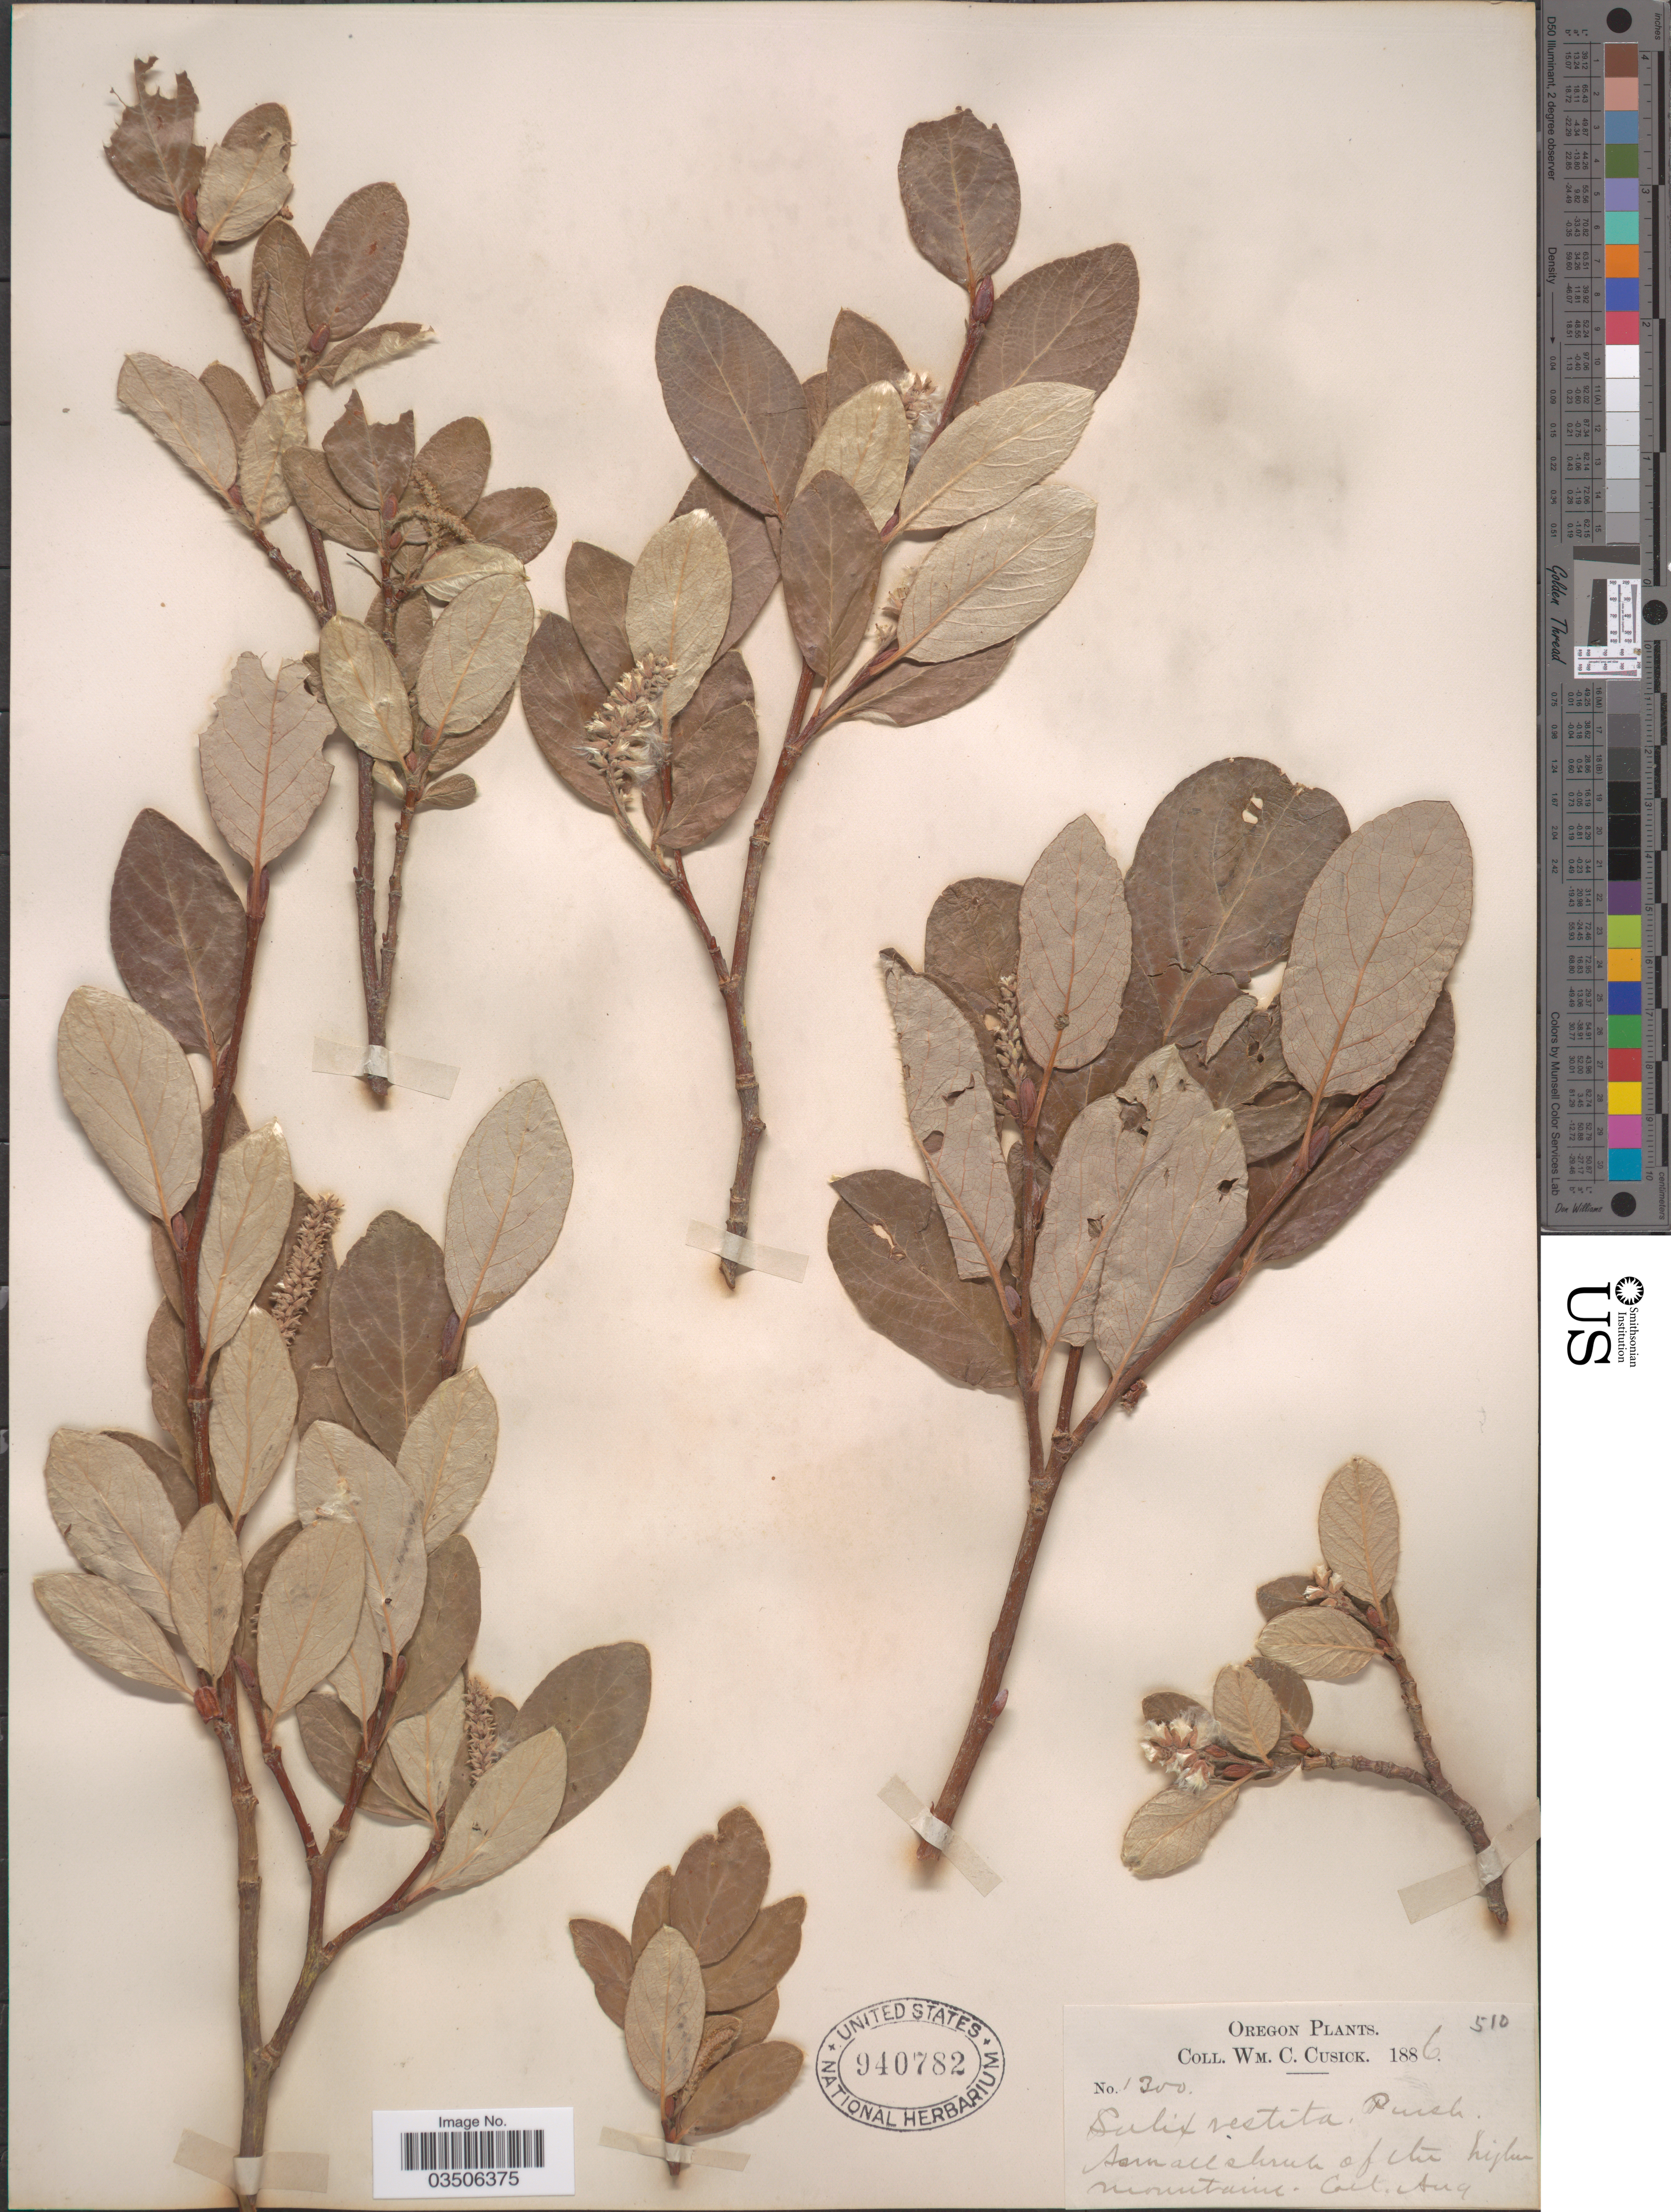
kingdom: Plantae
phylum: Tracheophyta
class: Magnoliopsida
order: Malpighiales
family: Salicaceae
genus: Salix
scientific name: Salix vestita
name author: Pursh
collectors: W. C. Cusick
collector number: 1300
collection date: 1886-08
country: United States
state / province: Oregon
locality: Small shrub of the higher mountain.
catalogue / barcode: US 940782